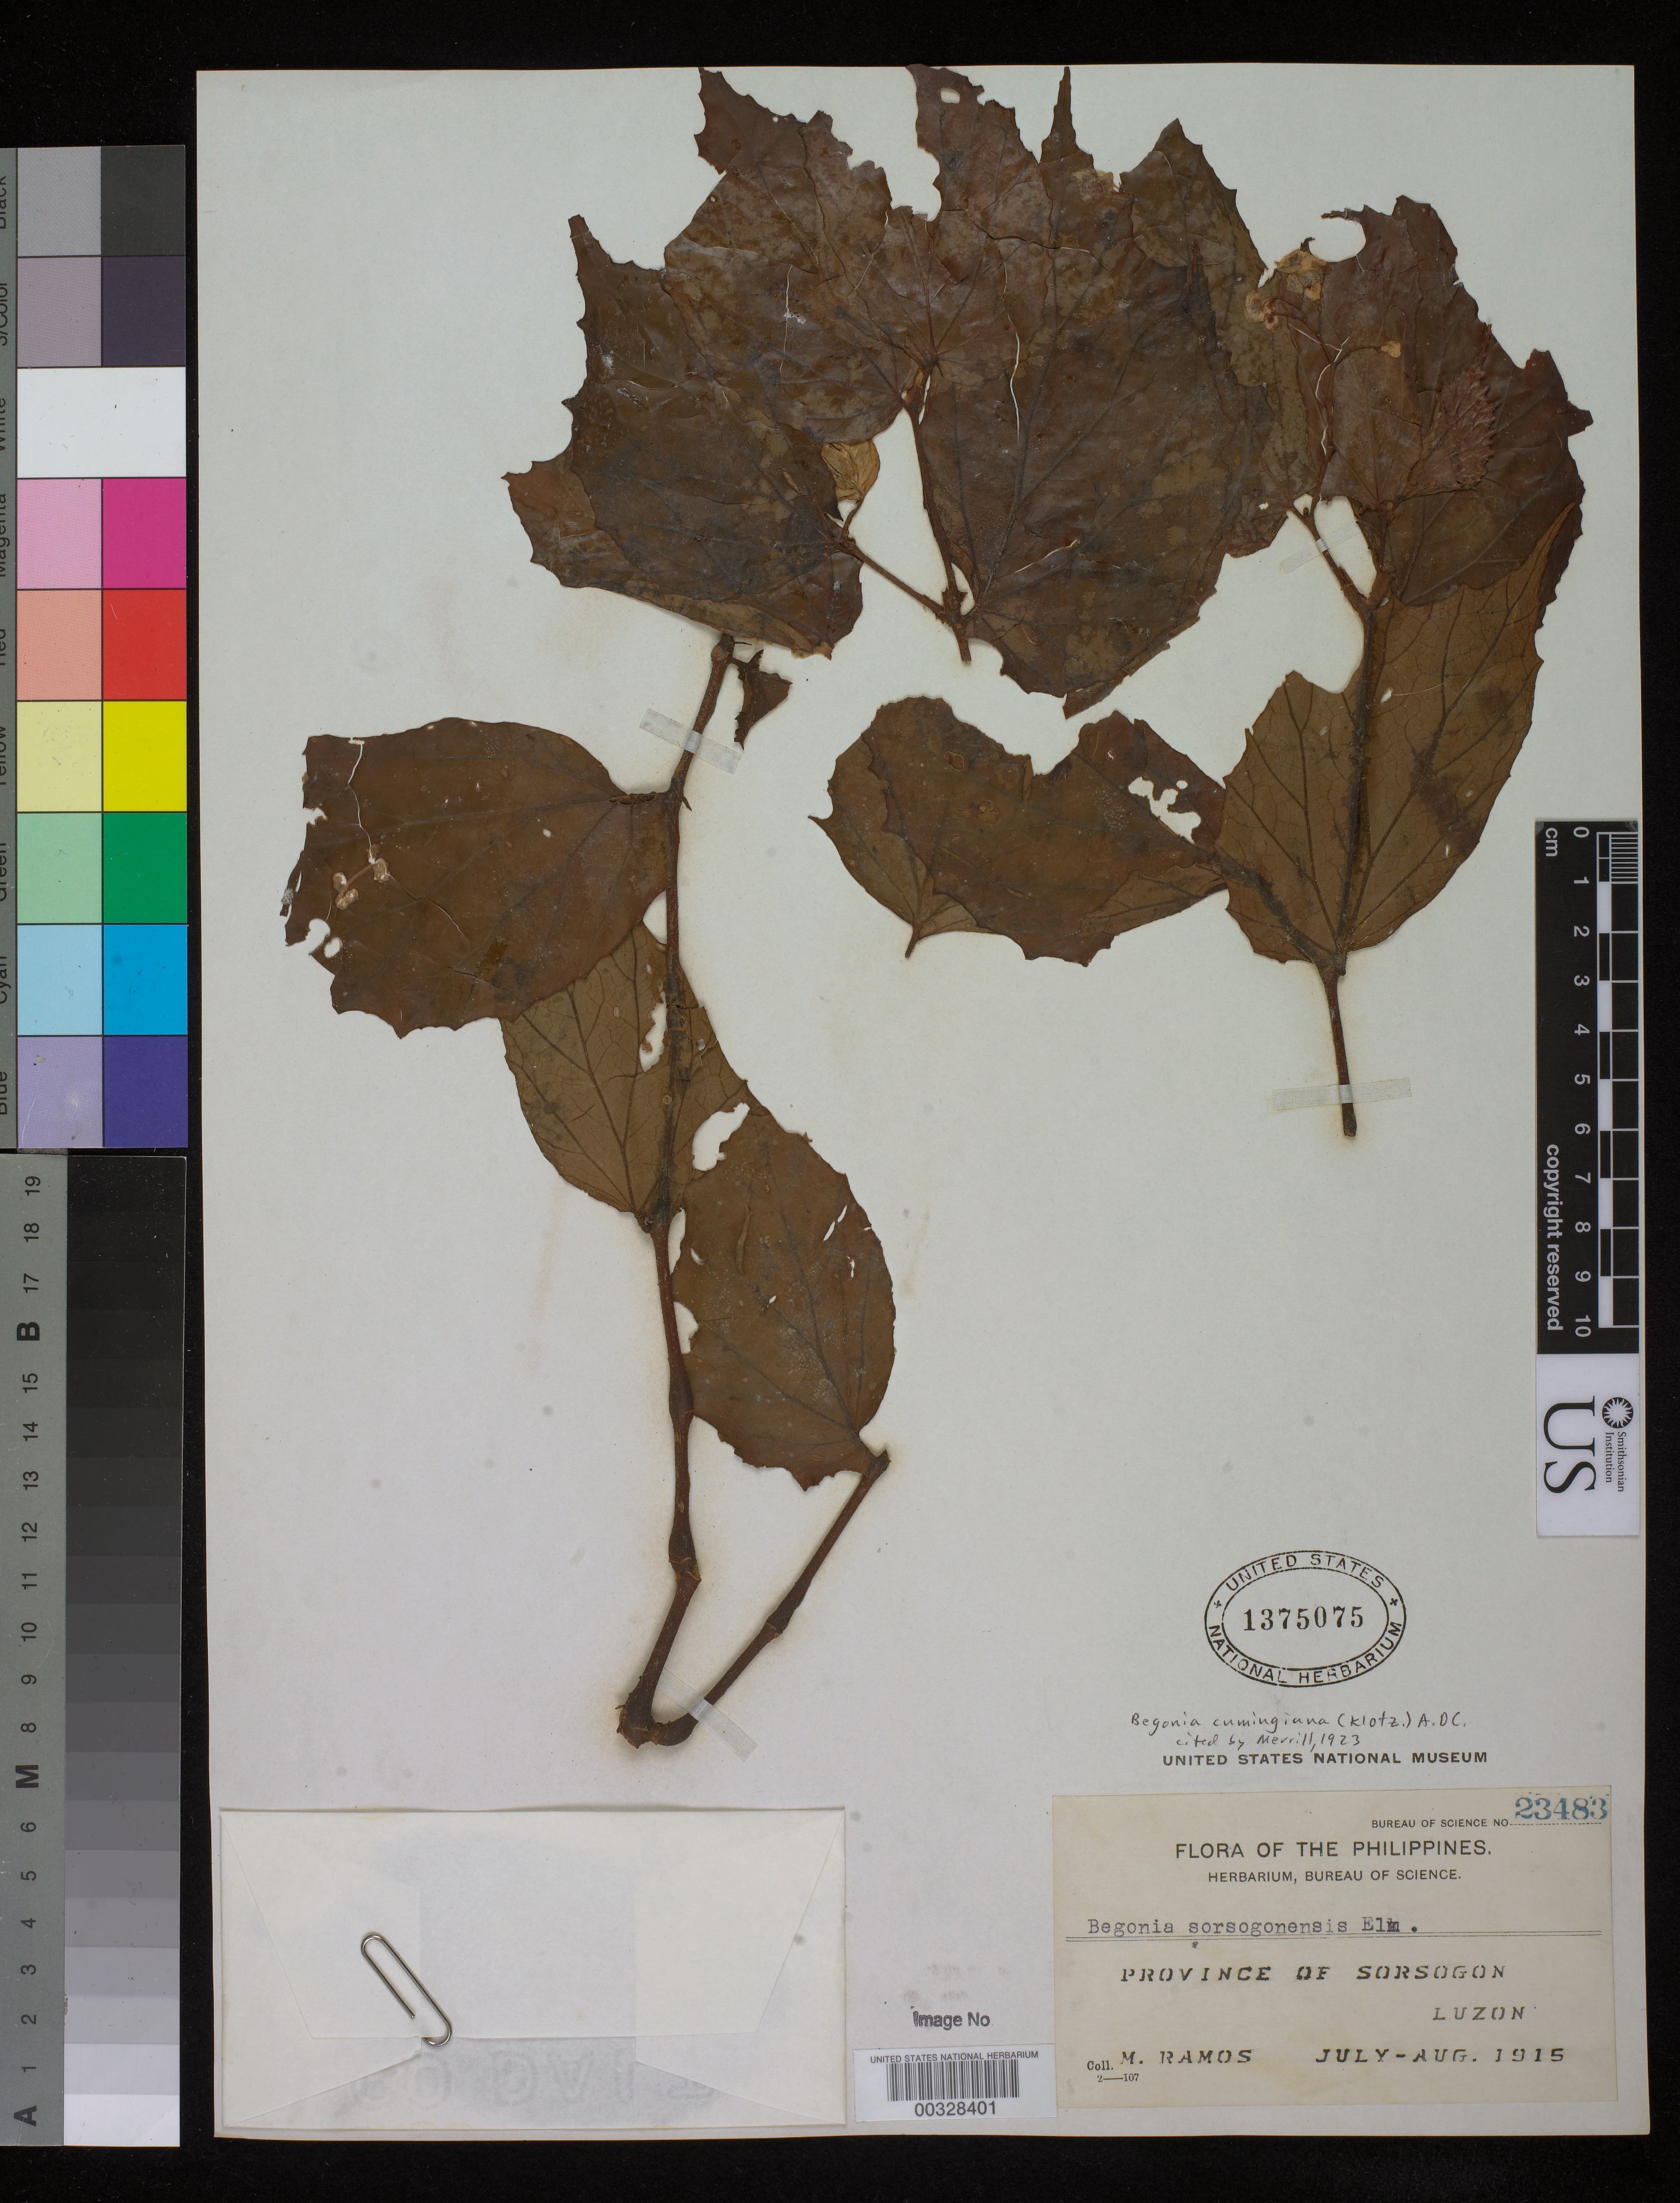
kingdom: Plantae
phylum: Tracheophyta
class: Magnoliopsida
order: Cucurbitales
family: Begoniaceae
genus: Begonia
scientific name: Begonia cumingiana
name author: (Klotzsch) A. DC.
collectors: M. Ramos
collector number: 23483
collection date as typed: Jul 1915 to -- Aug 1915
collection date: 1915-07/1915-08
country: Philippines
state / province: Bicol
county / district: Sorsogon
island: Luzon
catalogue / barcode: US 1375075